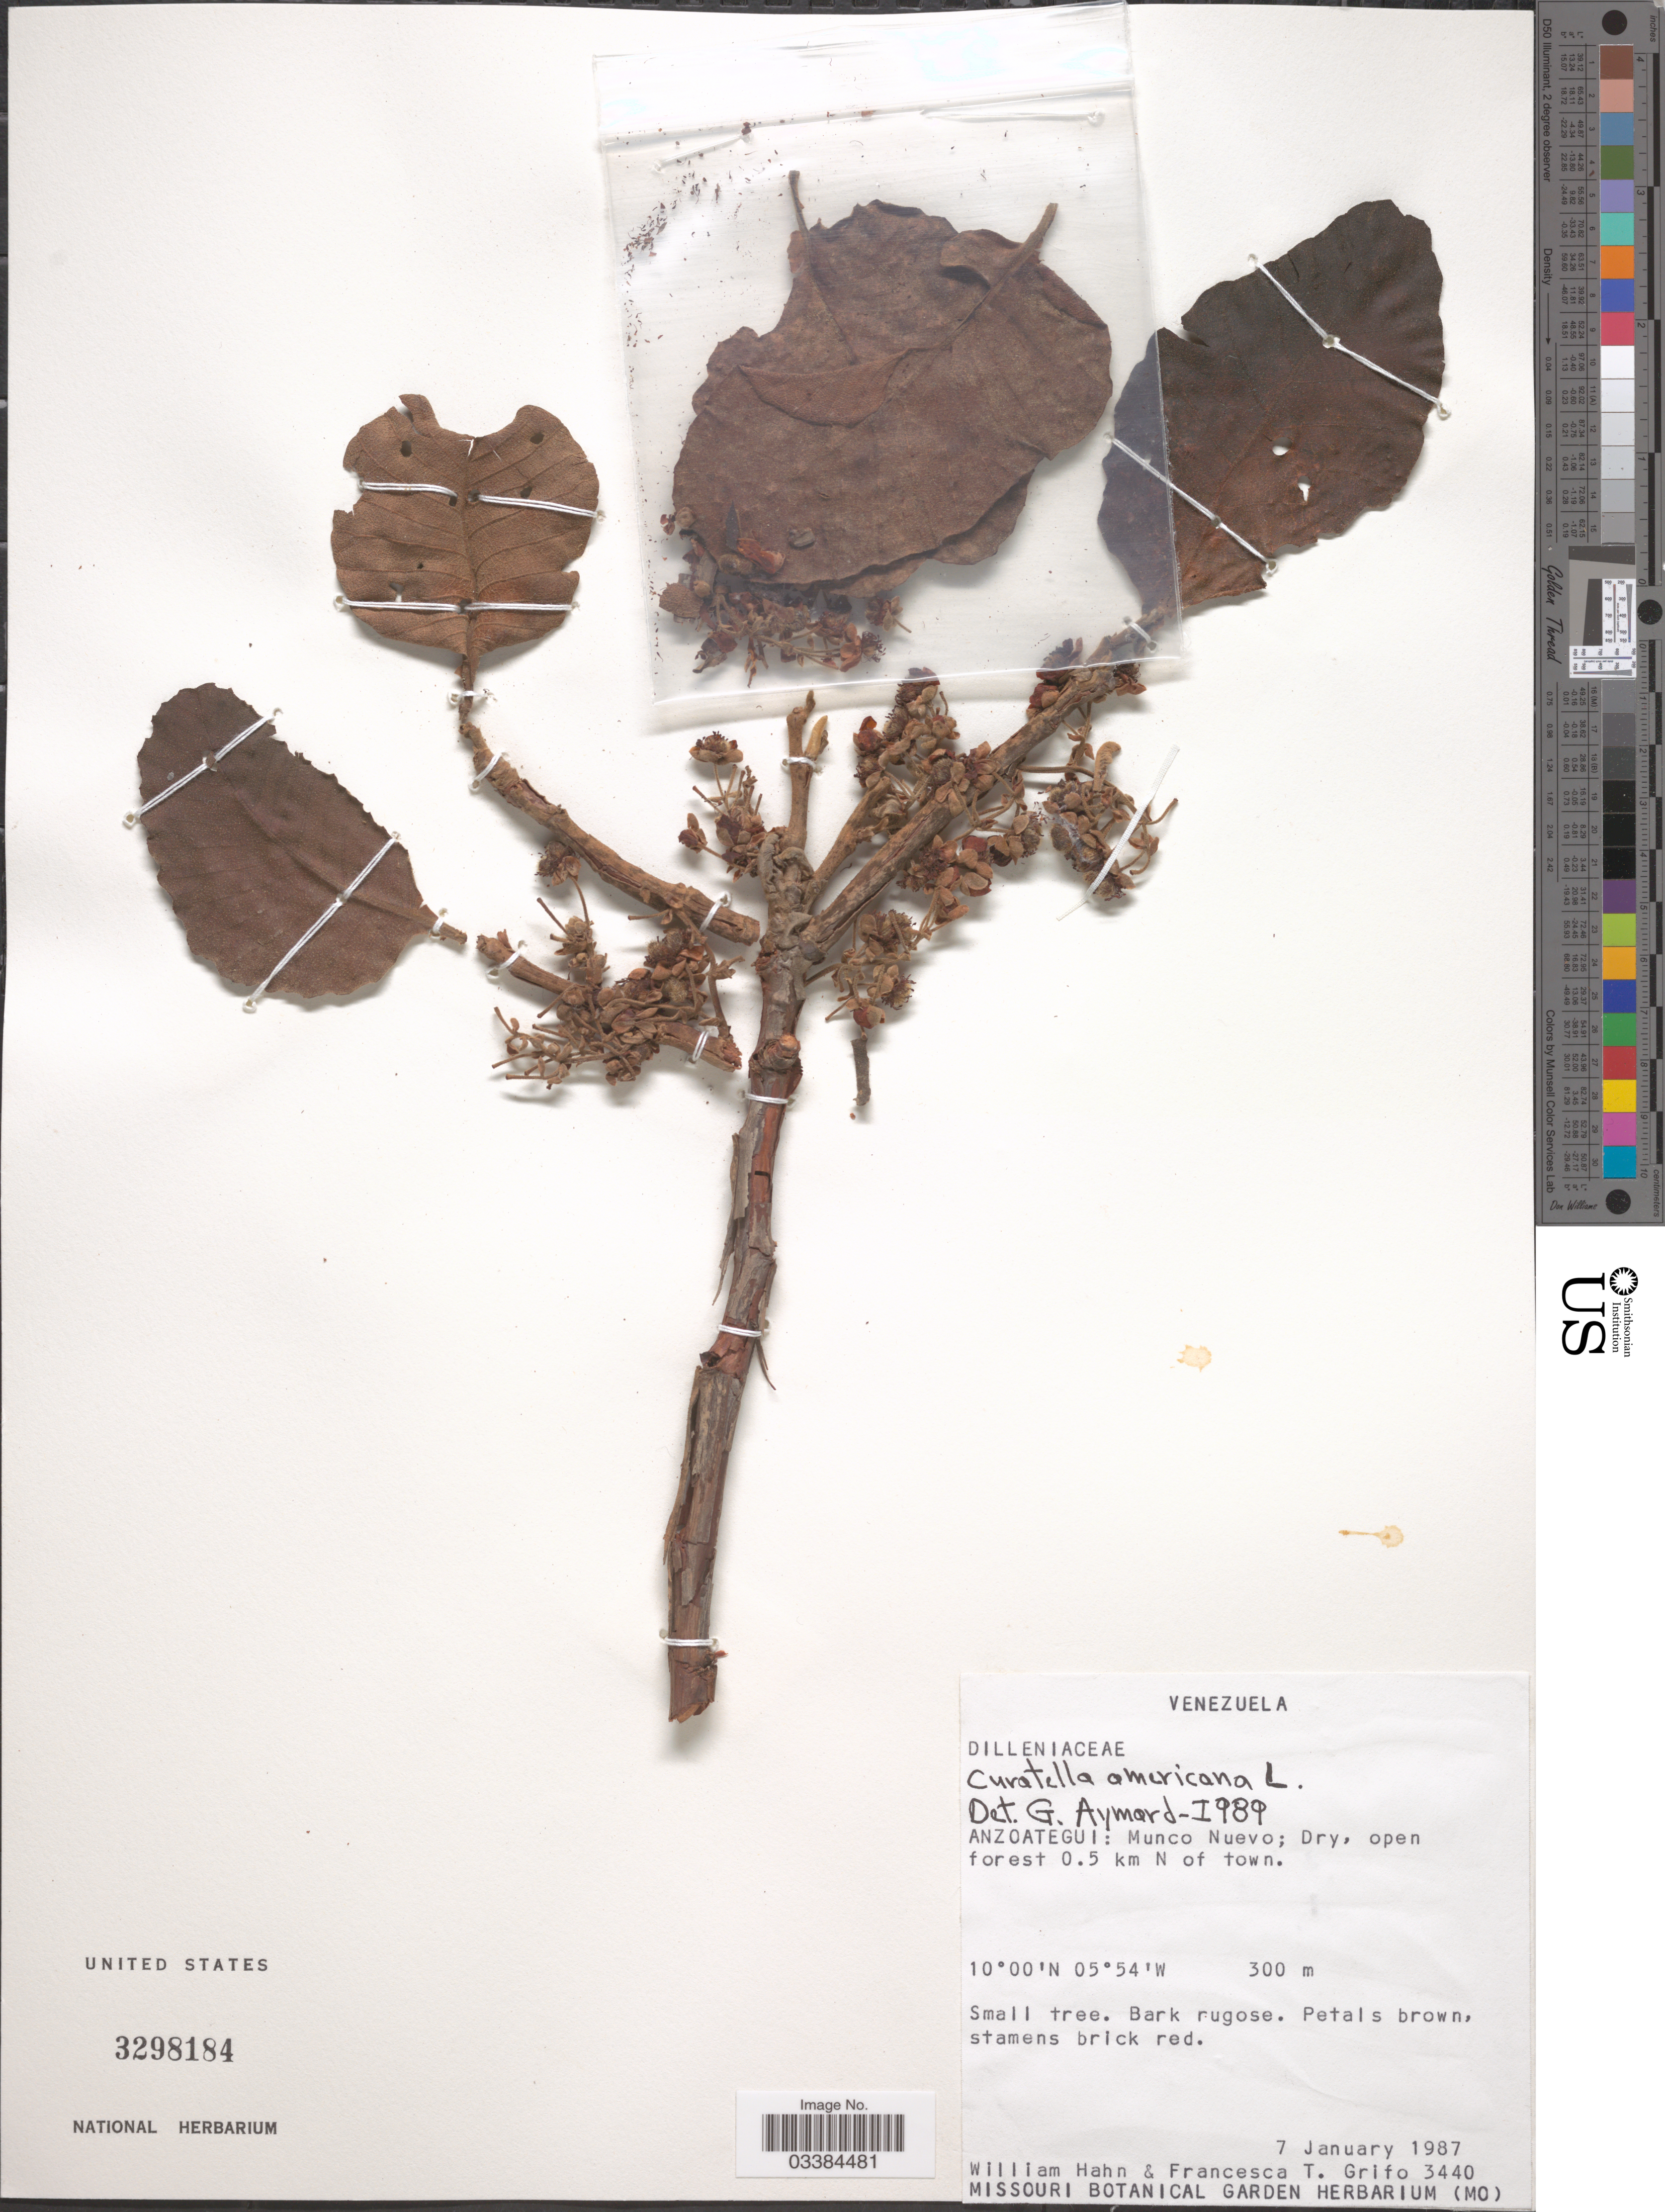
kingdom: Plantae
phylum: Tracheophyta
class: Magnoliopsida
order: Dilleniales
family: Dilleniaceae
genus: Curatella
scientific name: Curatella americana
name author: L.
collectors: W. J. Hahn & F. Grifo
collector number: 3440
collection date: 1987-01-07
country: Venezuela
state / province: Anzoategui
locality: Munco Nuevo; dry, open forest 0.5 km N of town.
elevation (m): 300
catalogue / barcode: US 3298184